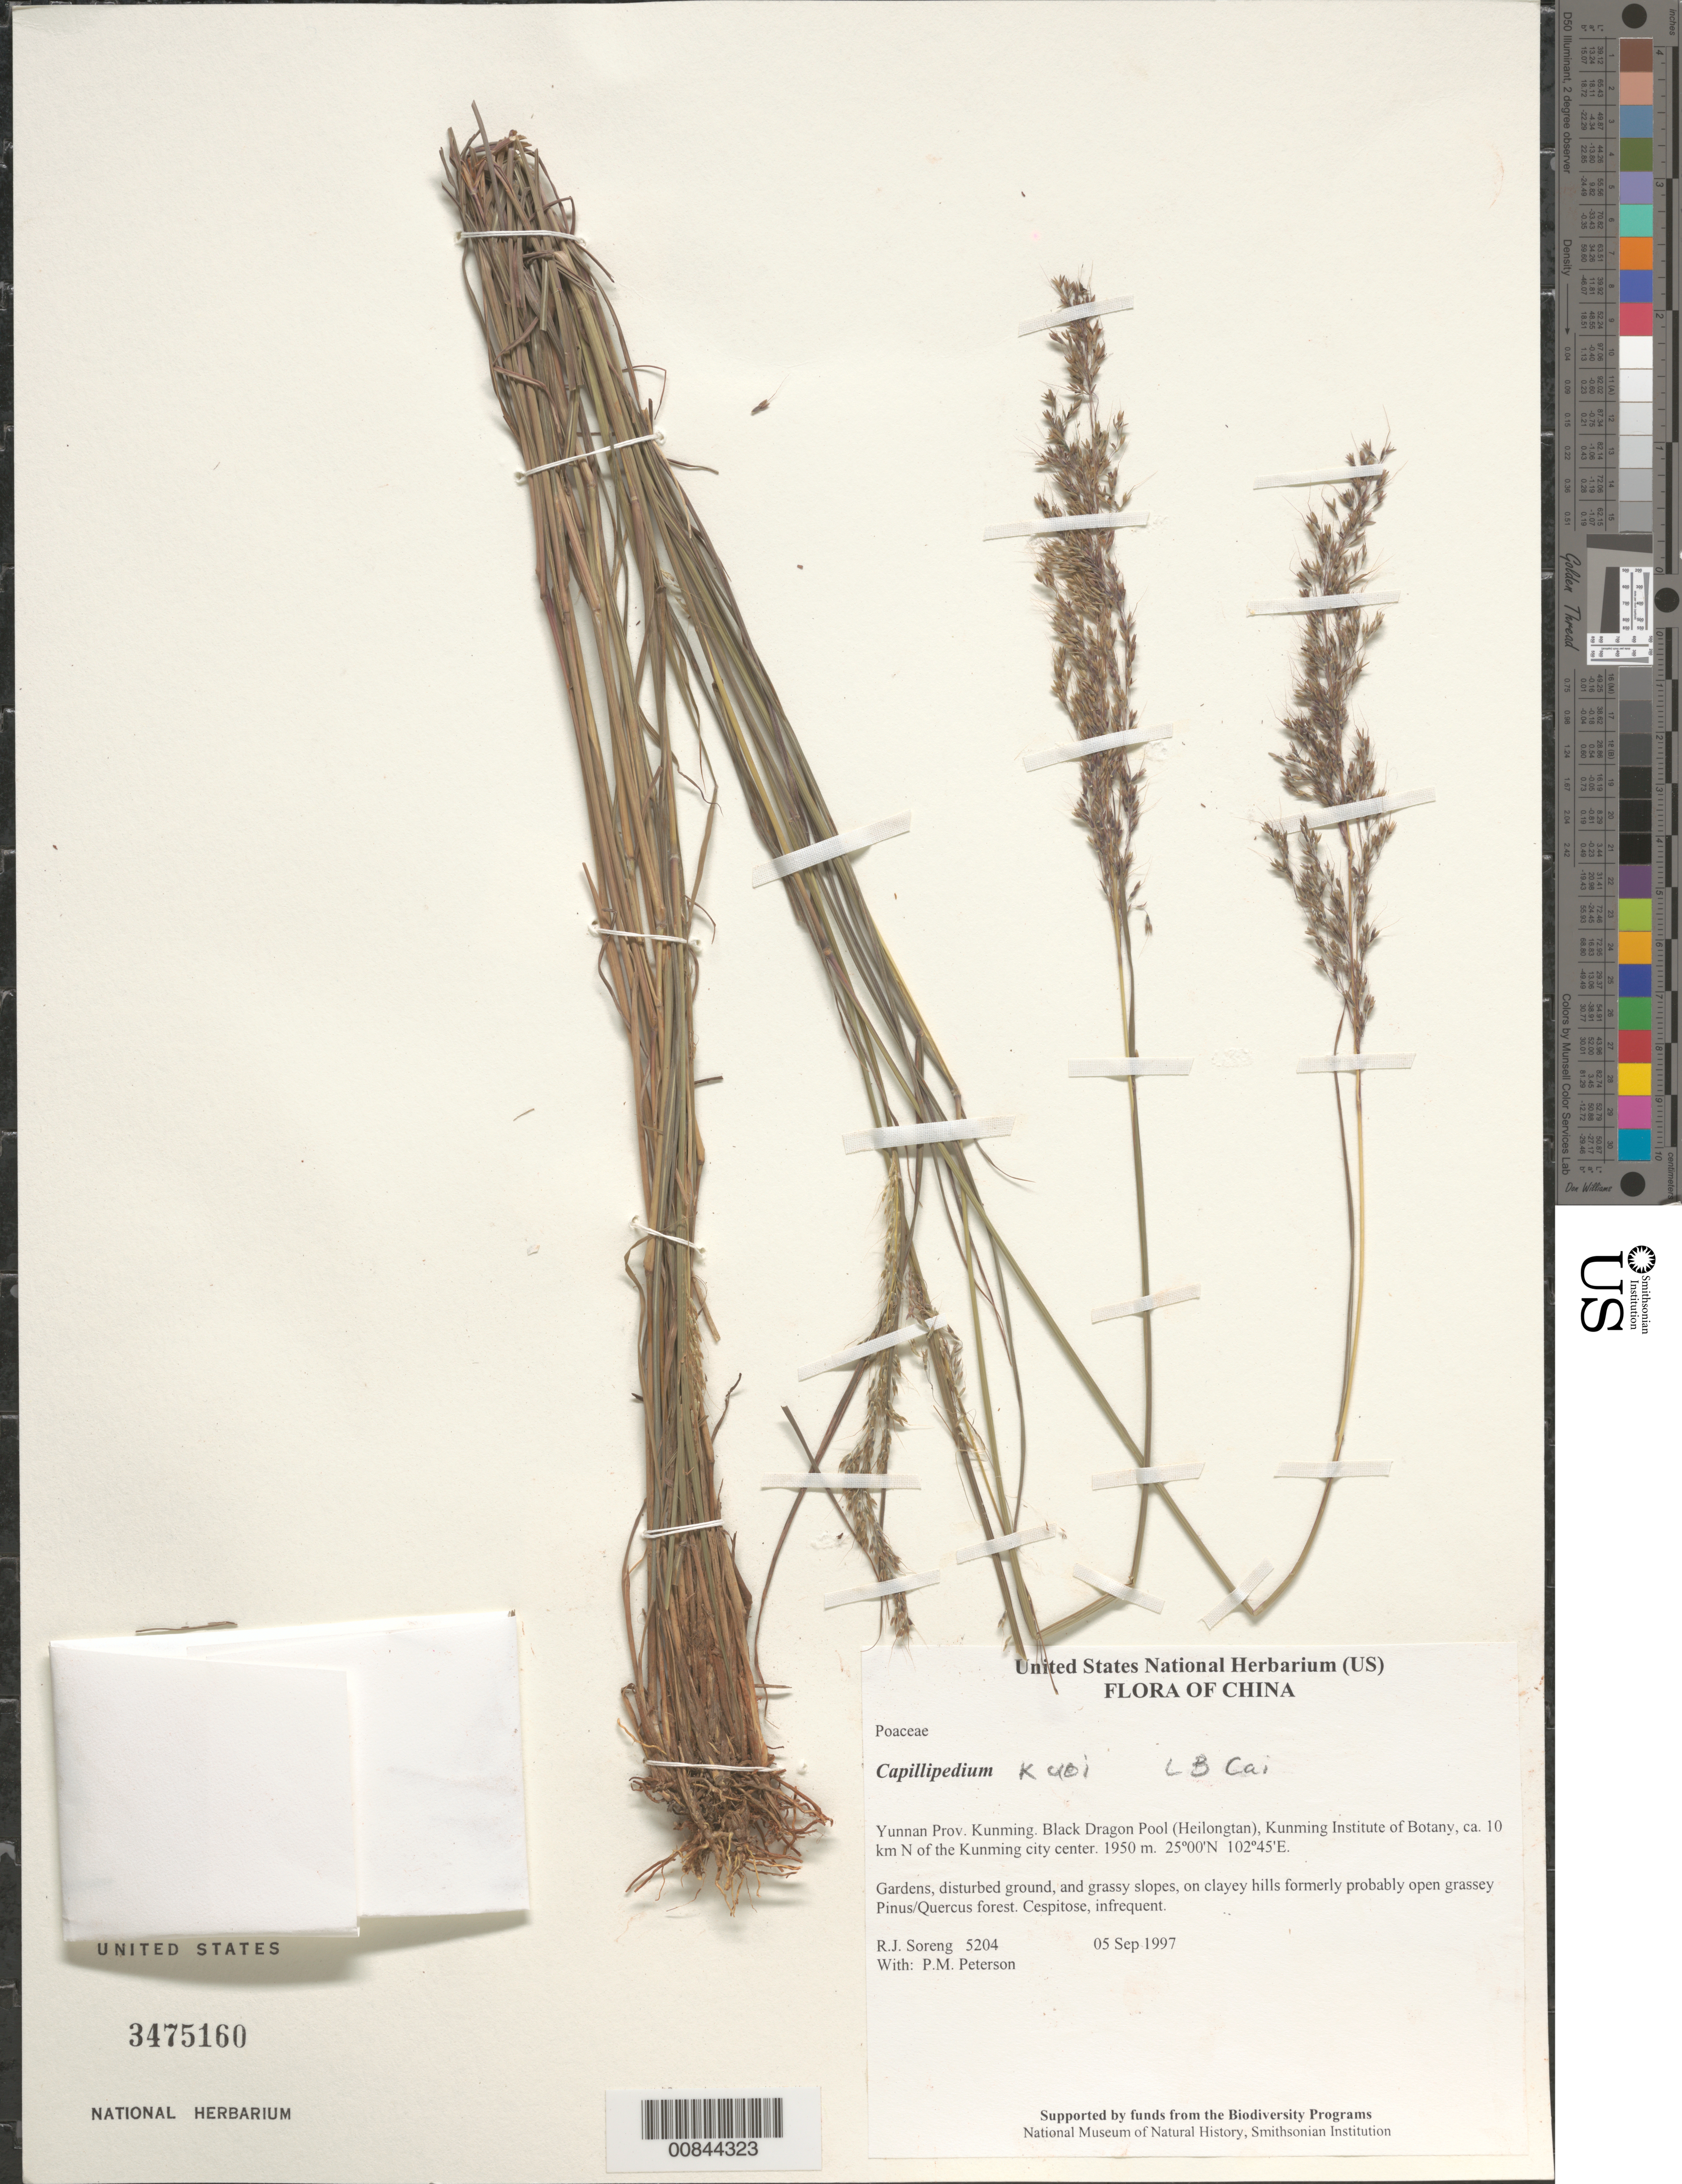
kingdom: Plantae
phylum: Tracheophyta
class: Liliopsida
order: Poales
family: Poaceae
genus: Capillipedium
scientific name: Capillipedium kuoi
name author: L.B. Cai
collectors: R. J. Soreng & P. M. Peterson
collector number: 5204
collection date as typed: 05 Sep 1997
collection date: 1997-09-05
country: China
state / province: Yunnan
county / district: Kunming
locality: Black Dragon Pool (Heilongtan), Kunming Institute of Botany, ca. 10 km N of the Kunming city center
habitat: Gardens, disturbed ground, and grassy slopes, on clayey hills formerly probably open grassey Pinus/Quercus forest.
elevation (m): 1950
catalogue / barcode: US 3475160